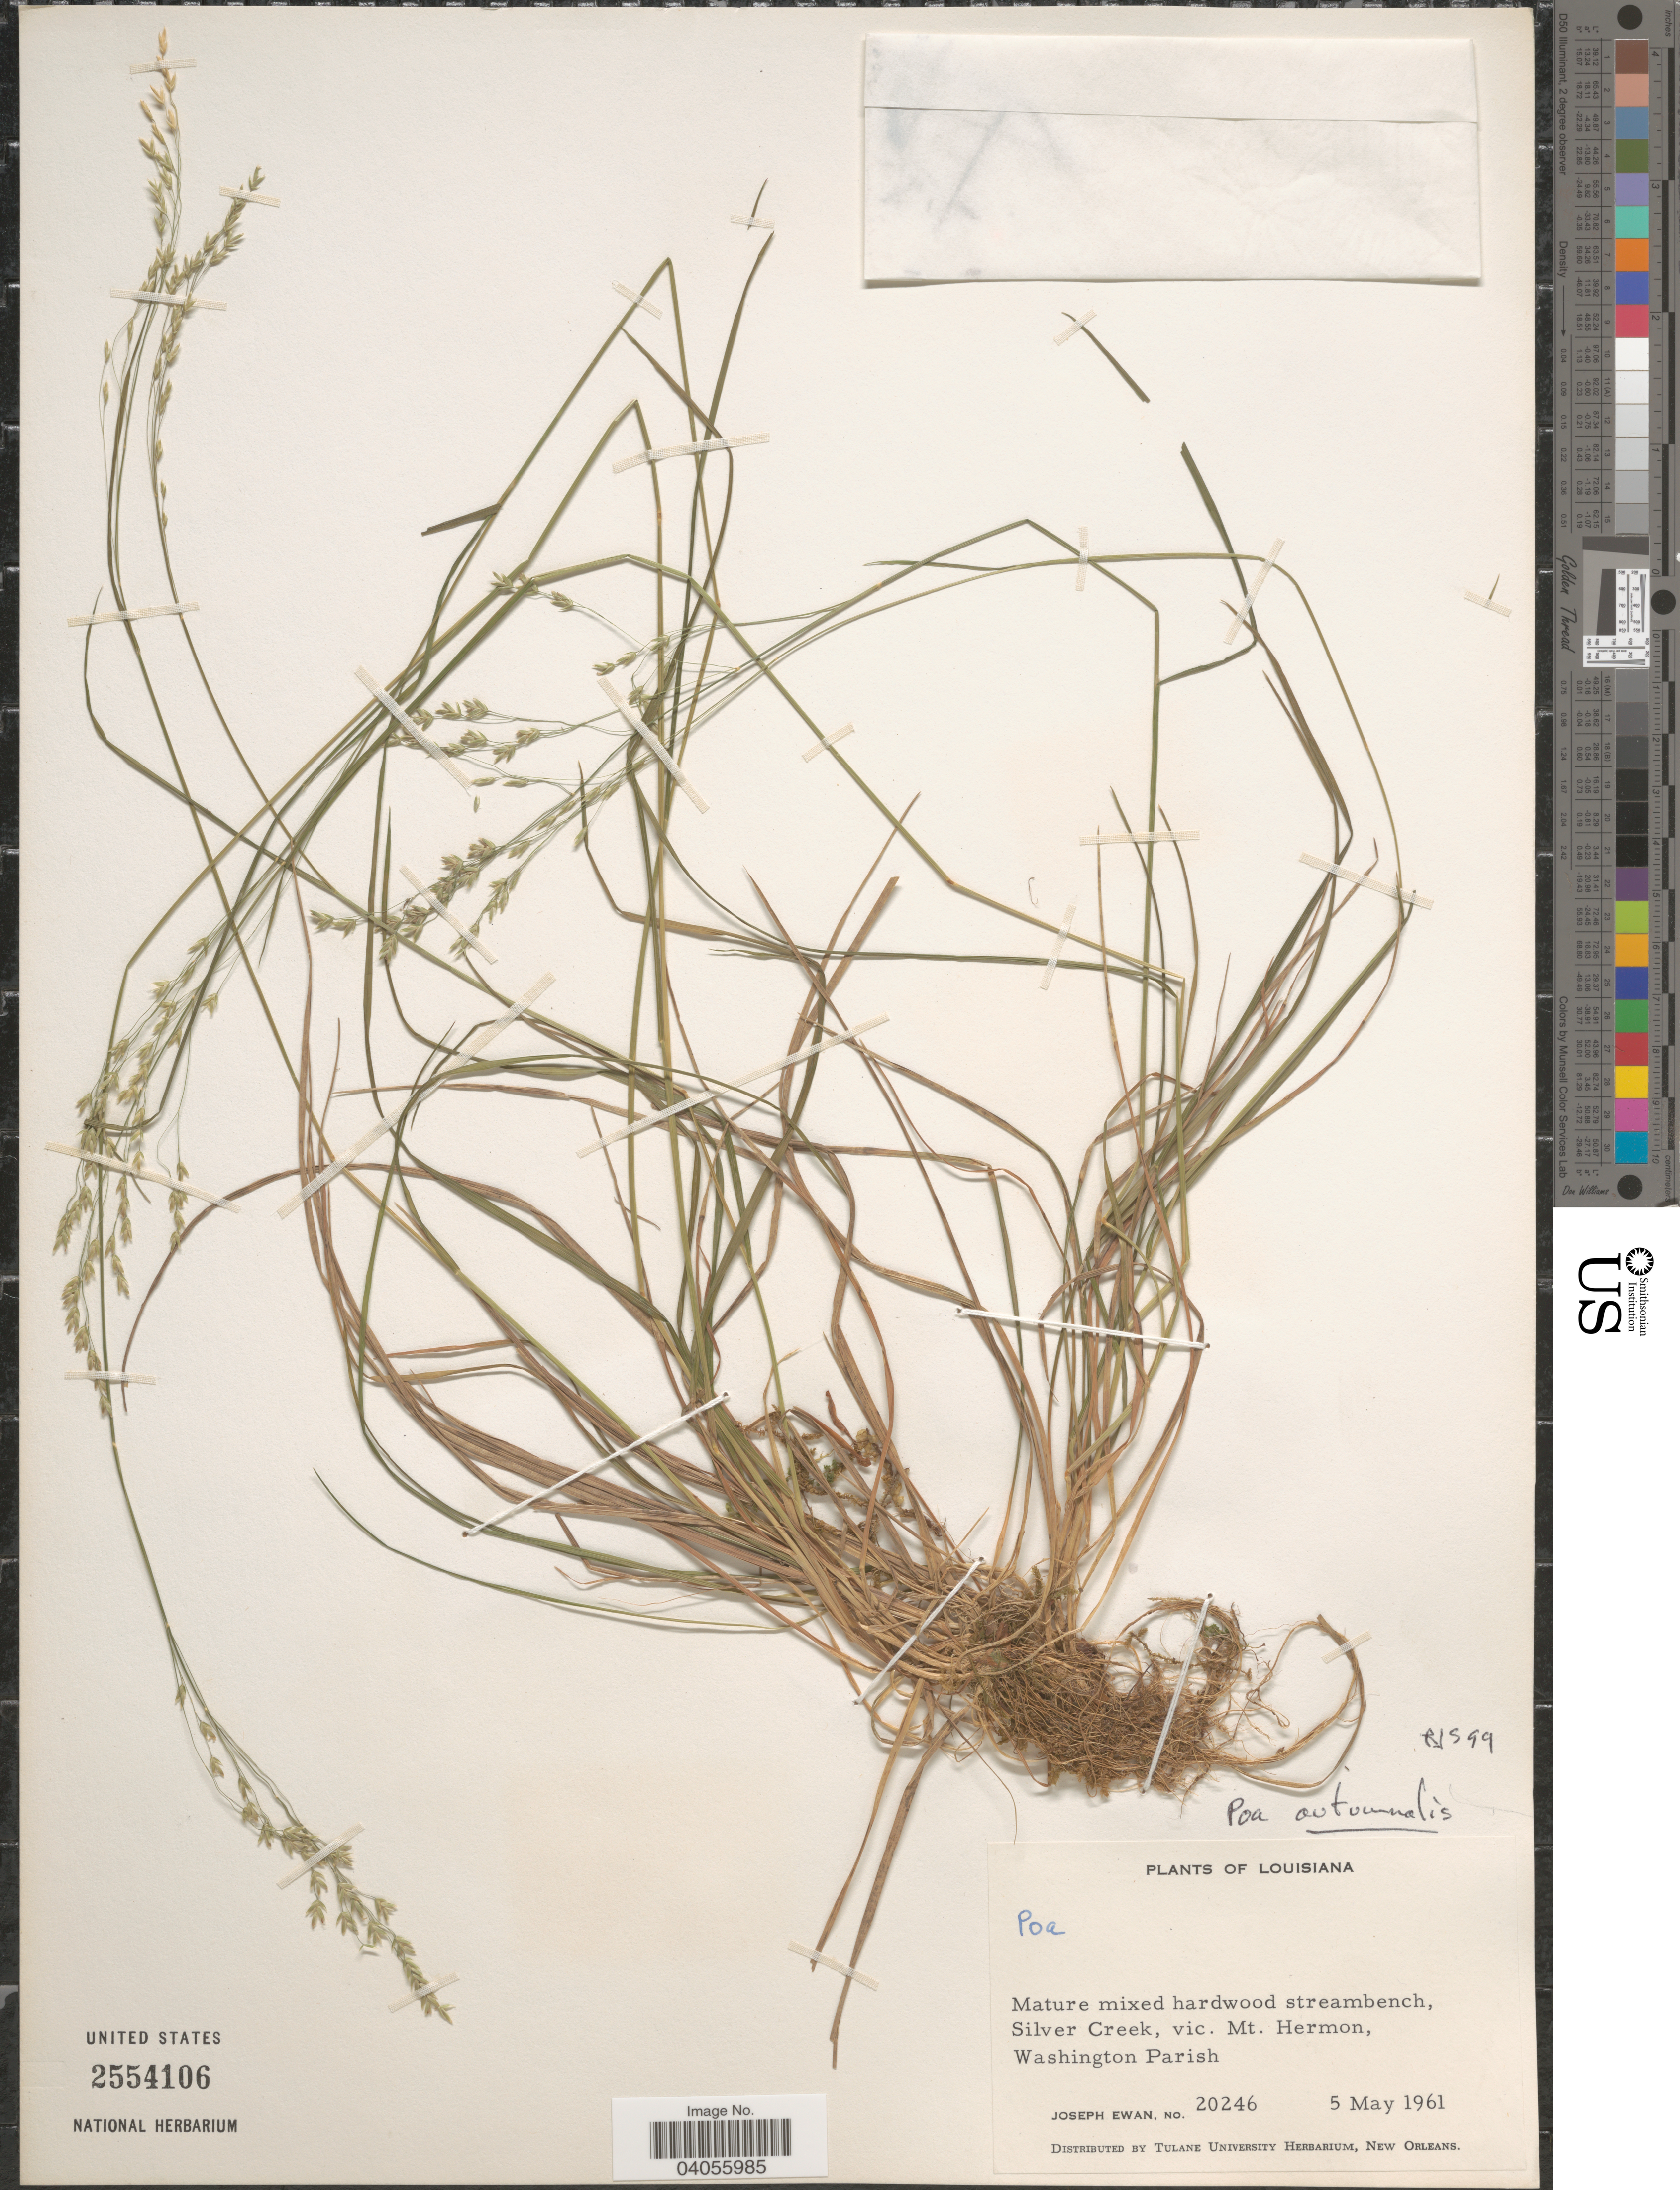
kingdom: Plantae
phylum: Tracheophyta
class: Liliopsida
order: Poales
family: Poaceae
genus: Poa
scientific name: Poa autumnalis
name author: Muhl. ex Elliott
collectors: J. A. Ewan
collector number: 20246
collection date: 1961-05-05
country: United States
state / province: Louisiana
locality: Silver Creek, vic. Mt. Hermon, Washington Parish.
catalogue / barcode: US 2554106